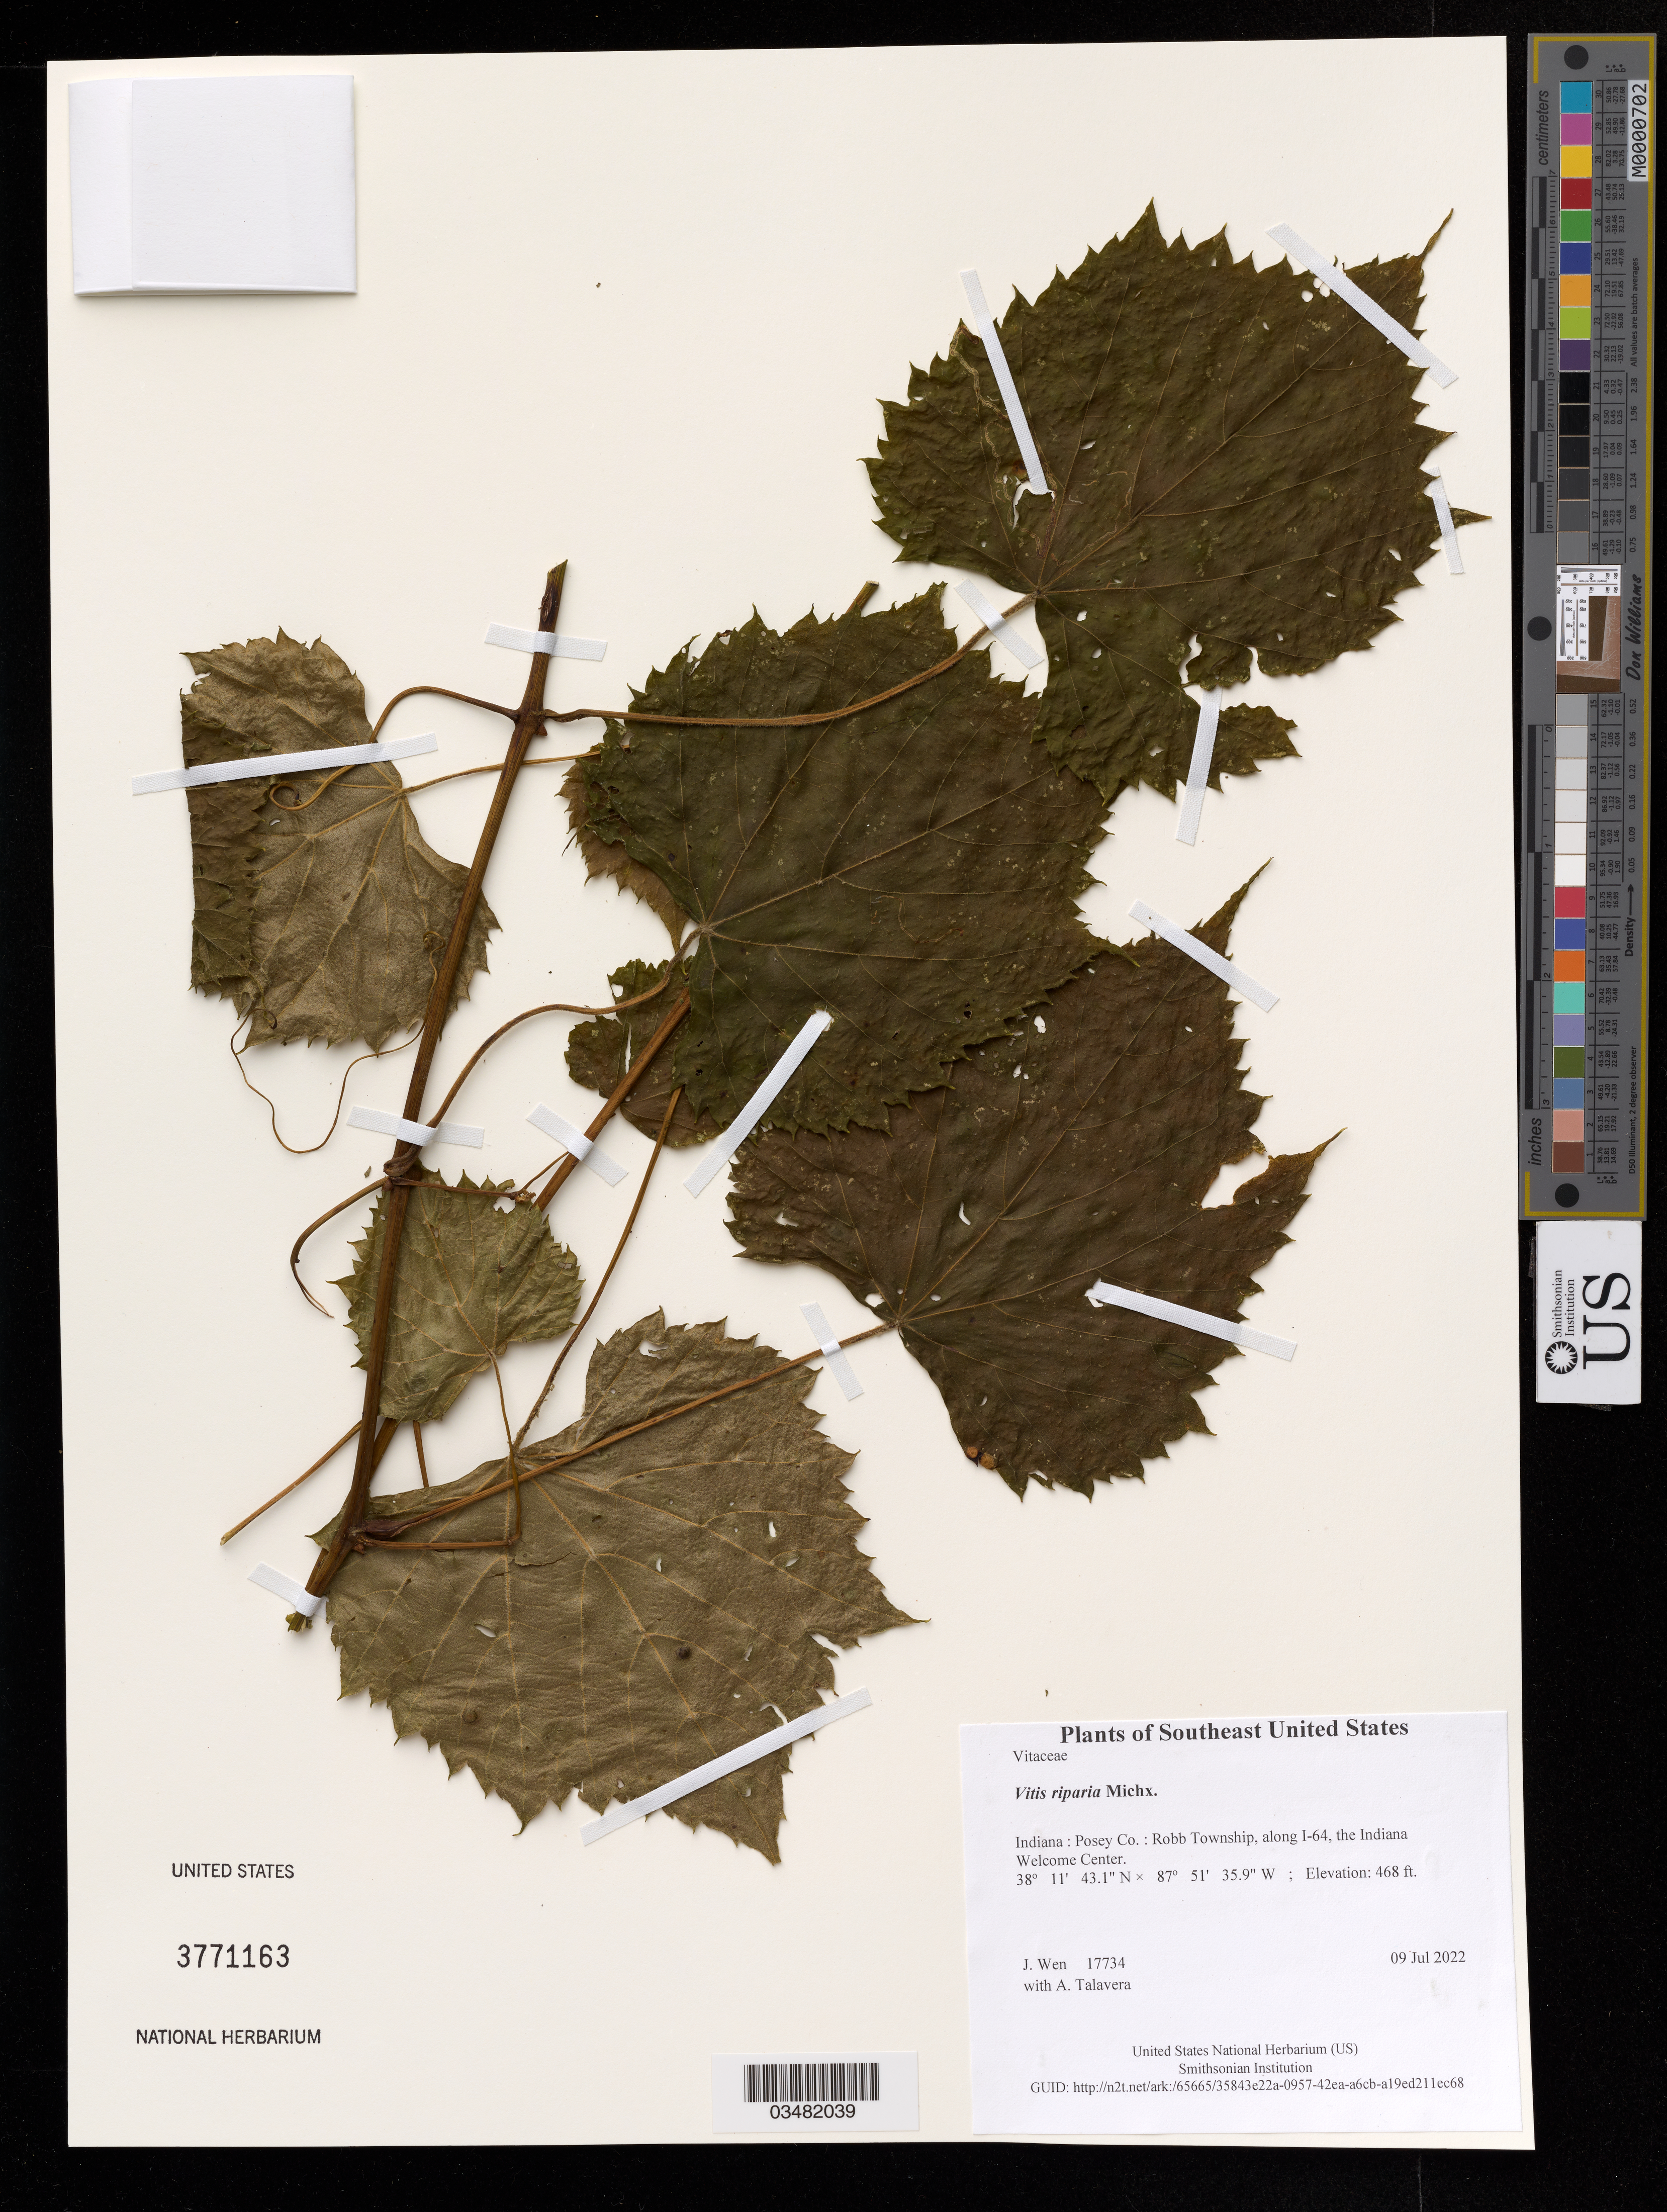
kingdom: Plantae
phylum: Tracheophyta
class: Magnoliopsida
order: Vitales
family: Vitaceae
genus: Vitis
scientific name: Vitis riparia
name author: Michx.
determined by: Wen, Jun, (BOT), Smithsonian Institution - National Museum of Natural History (UNITED STATES)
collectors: J. Wen & A. Talavera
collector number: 17734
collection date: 2022-07-09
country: United States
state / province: Indiana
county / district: Posey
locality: Robb Township, along I-64, the Indiana Welcome Center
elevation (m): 143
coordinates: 38 11.719 N, 87 51.598 W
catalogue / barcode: US 3771163